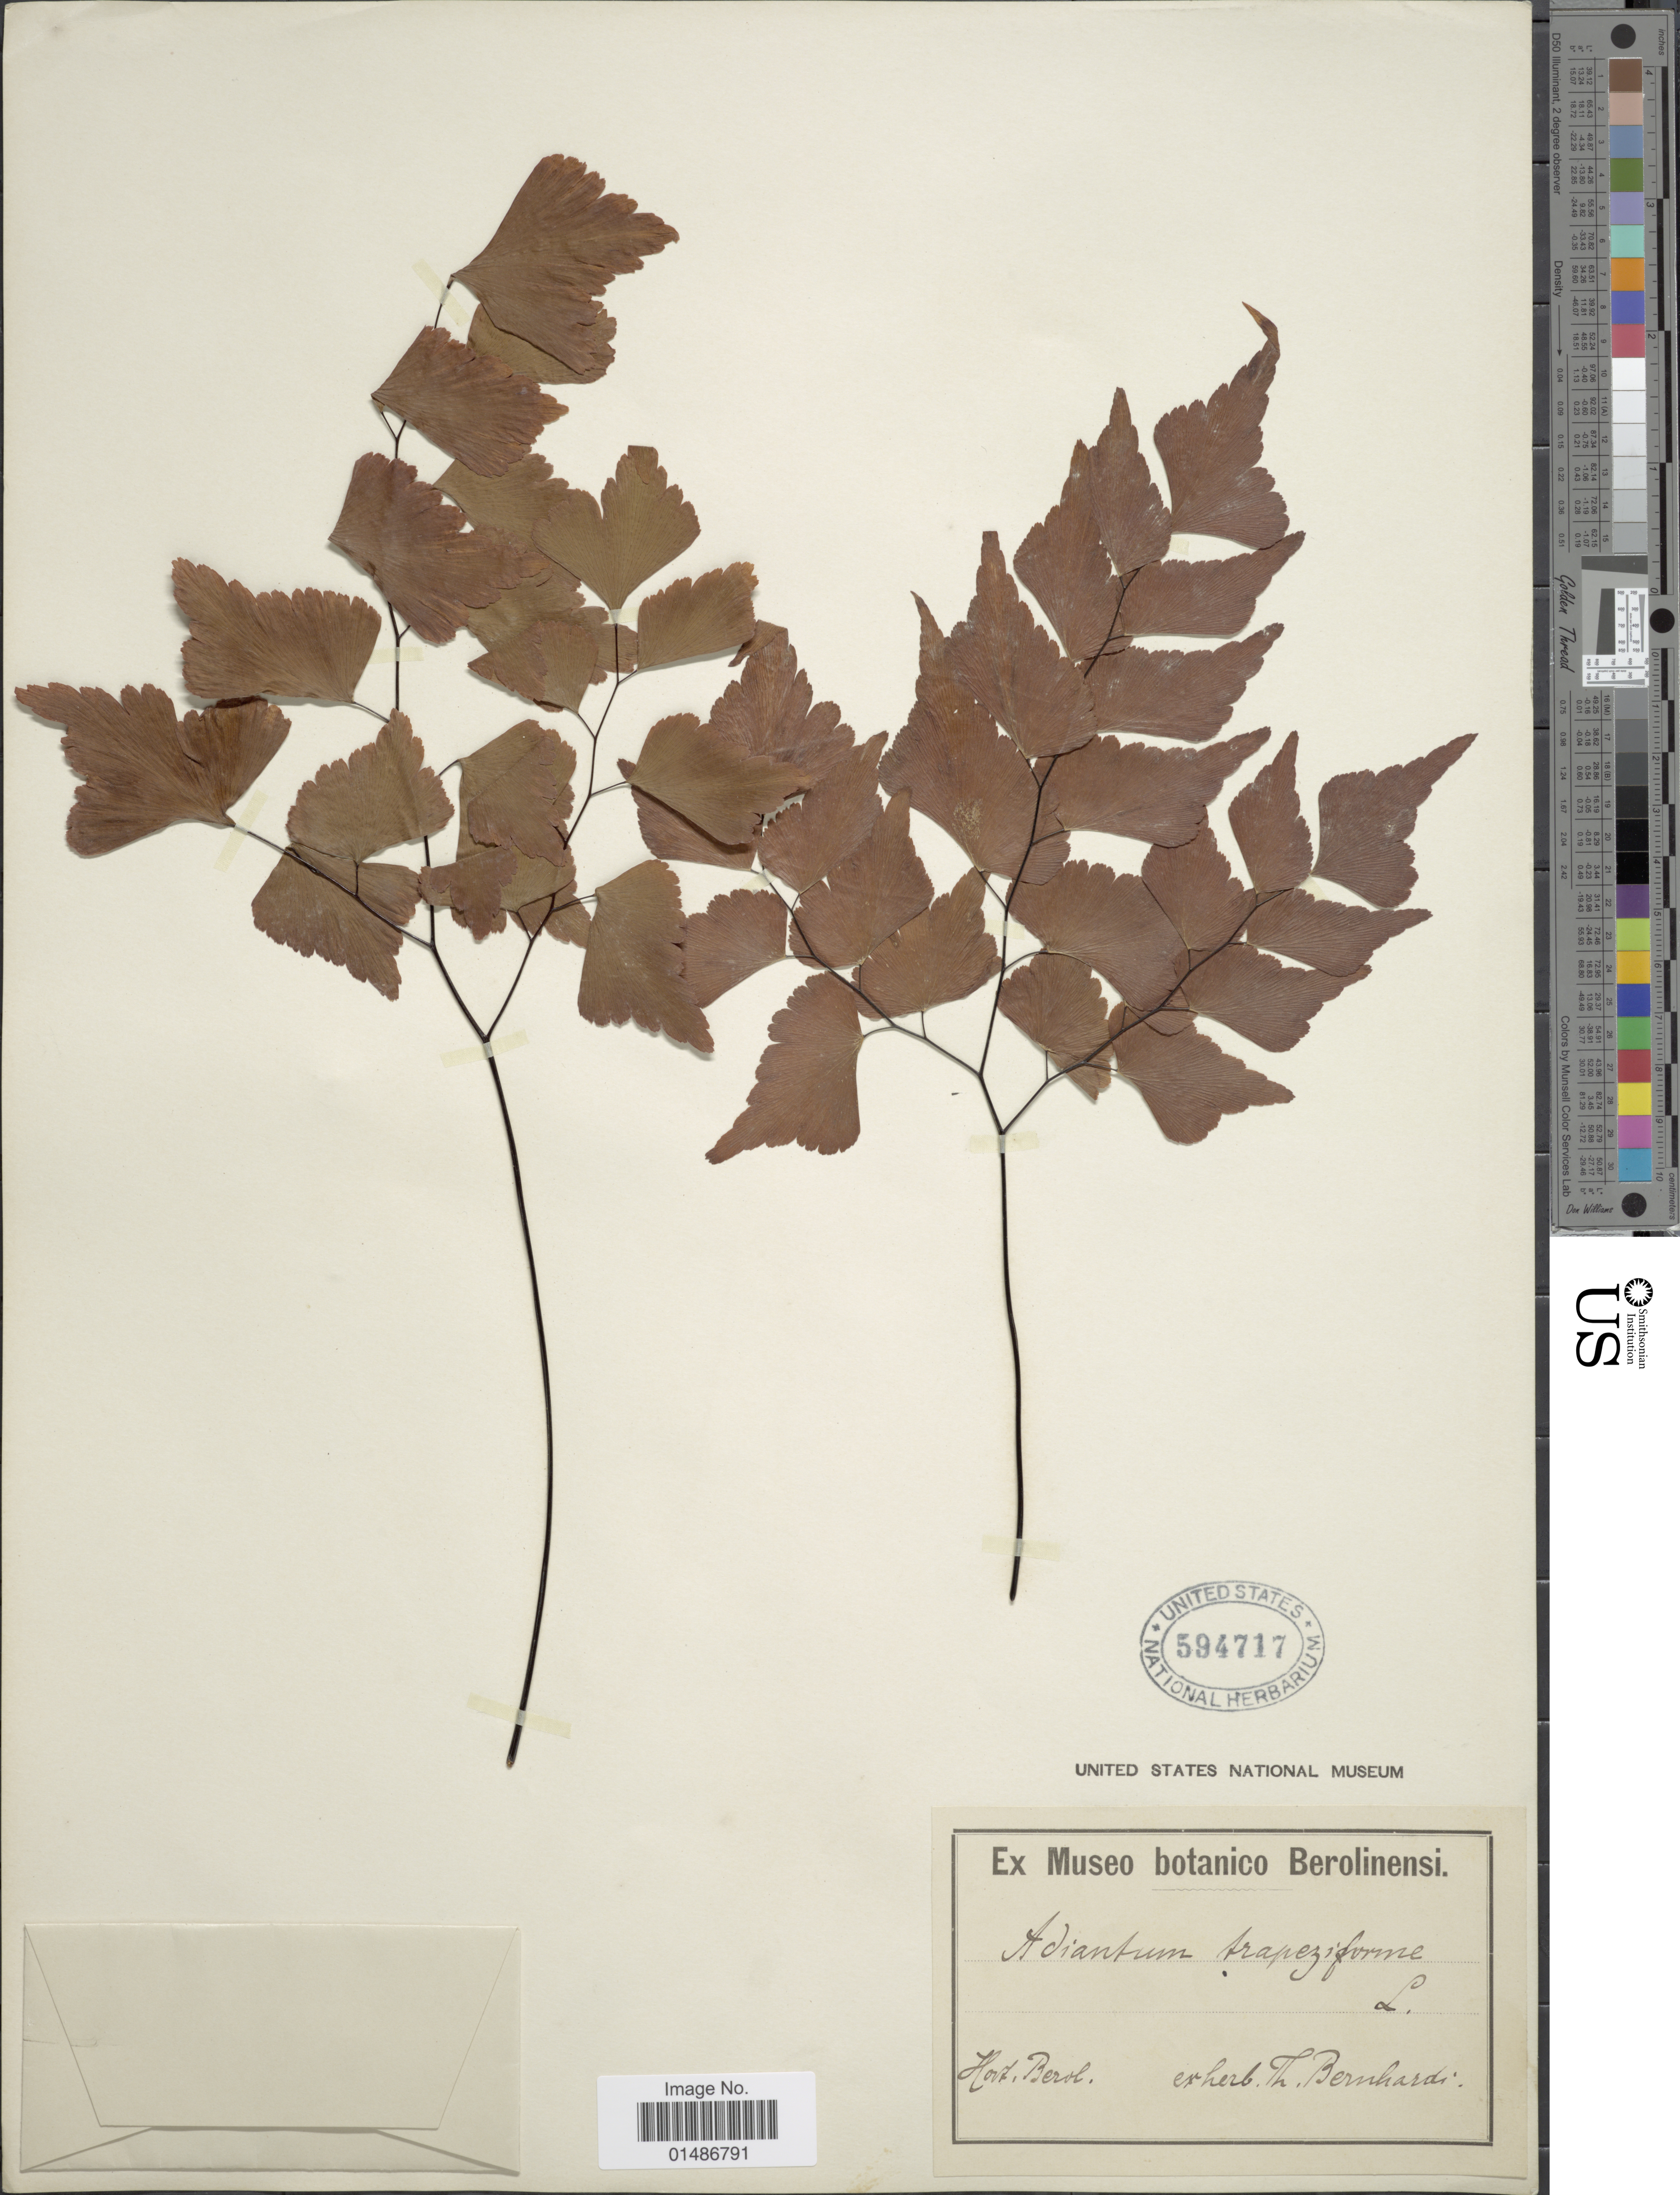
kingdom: Plantae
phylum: Tracheophyta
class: Polypodiopsida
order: Polypodiales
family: Pteridaceae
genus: Adiantum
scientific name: Adiantum trapeziforme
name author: L.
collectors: ex herb. Bernhardi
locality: Hort. Berol.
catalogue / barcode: US 594717